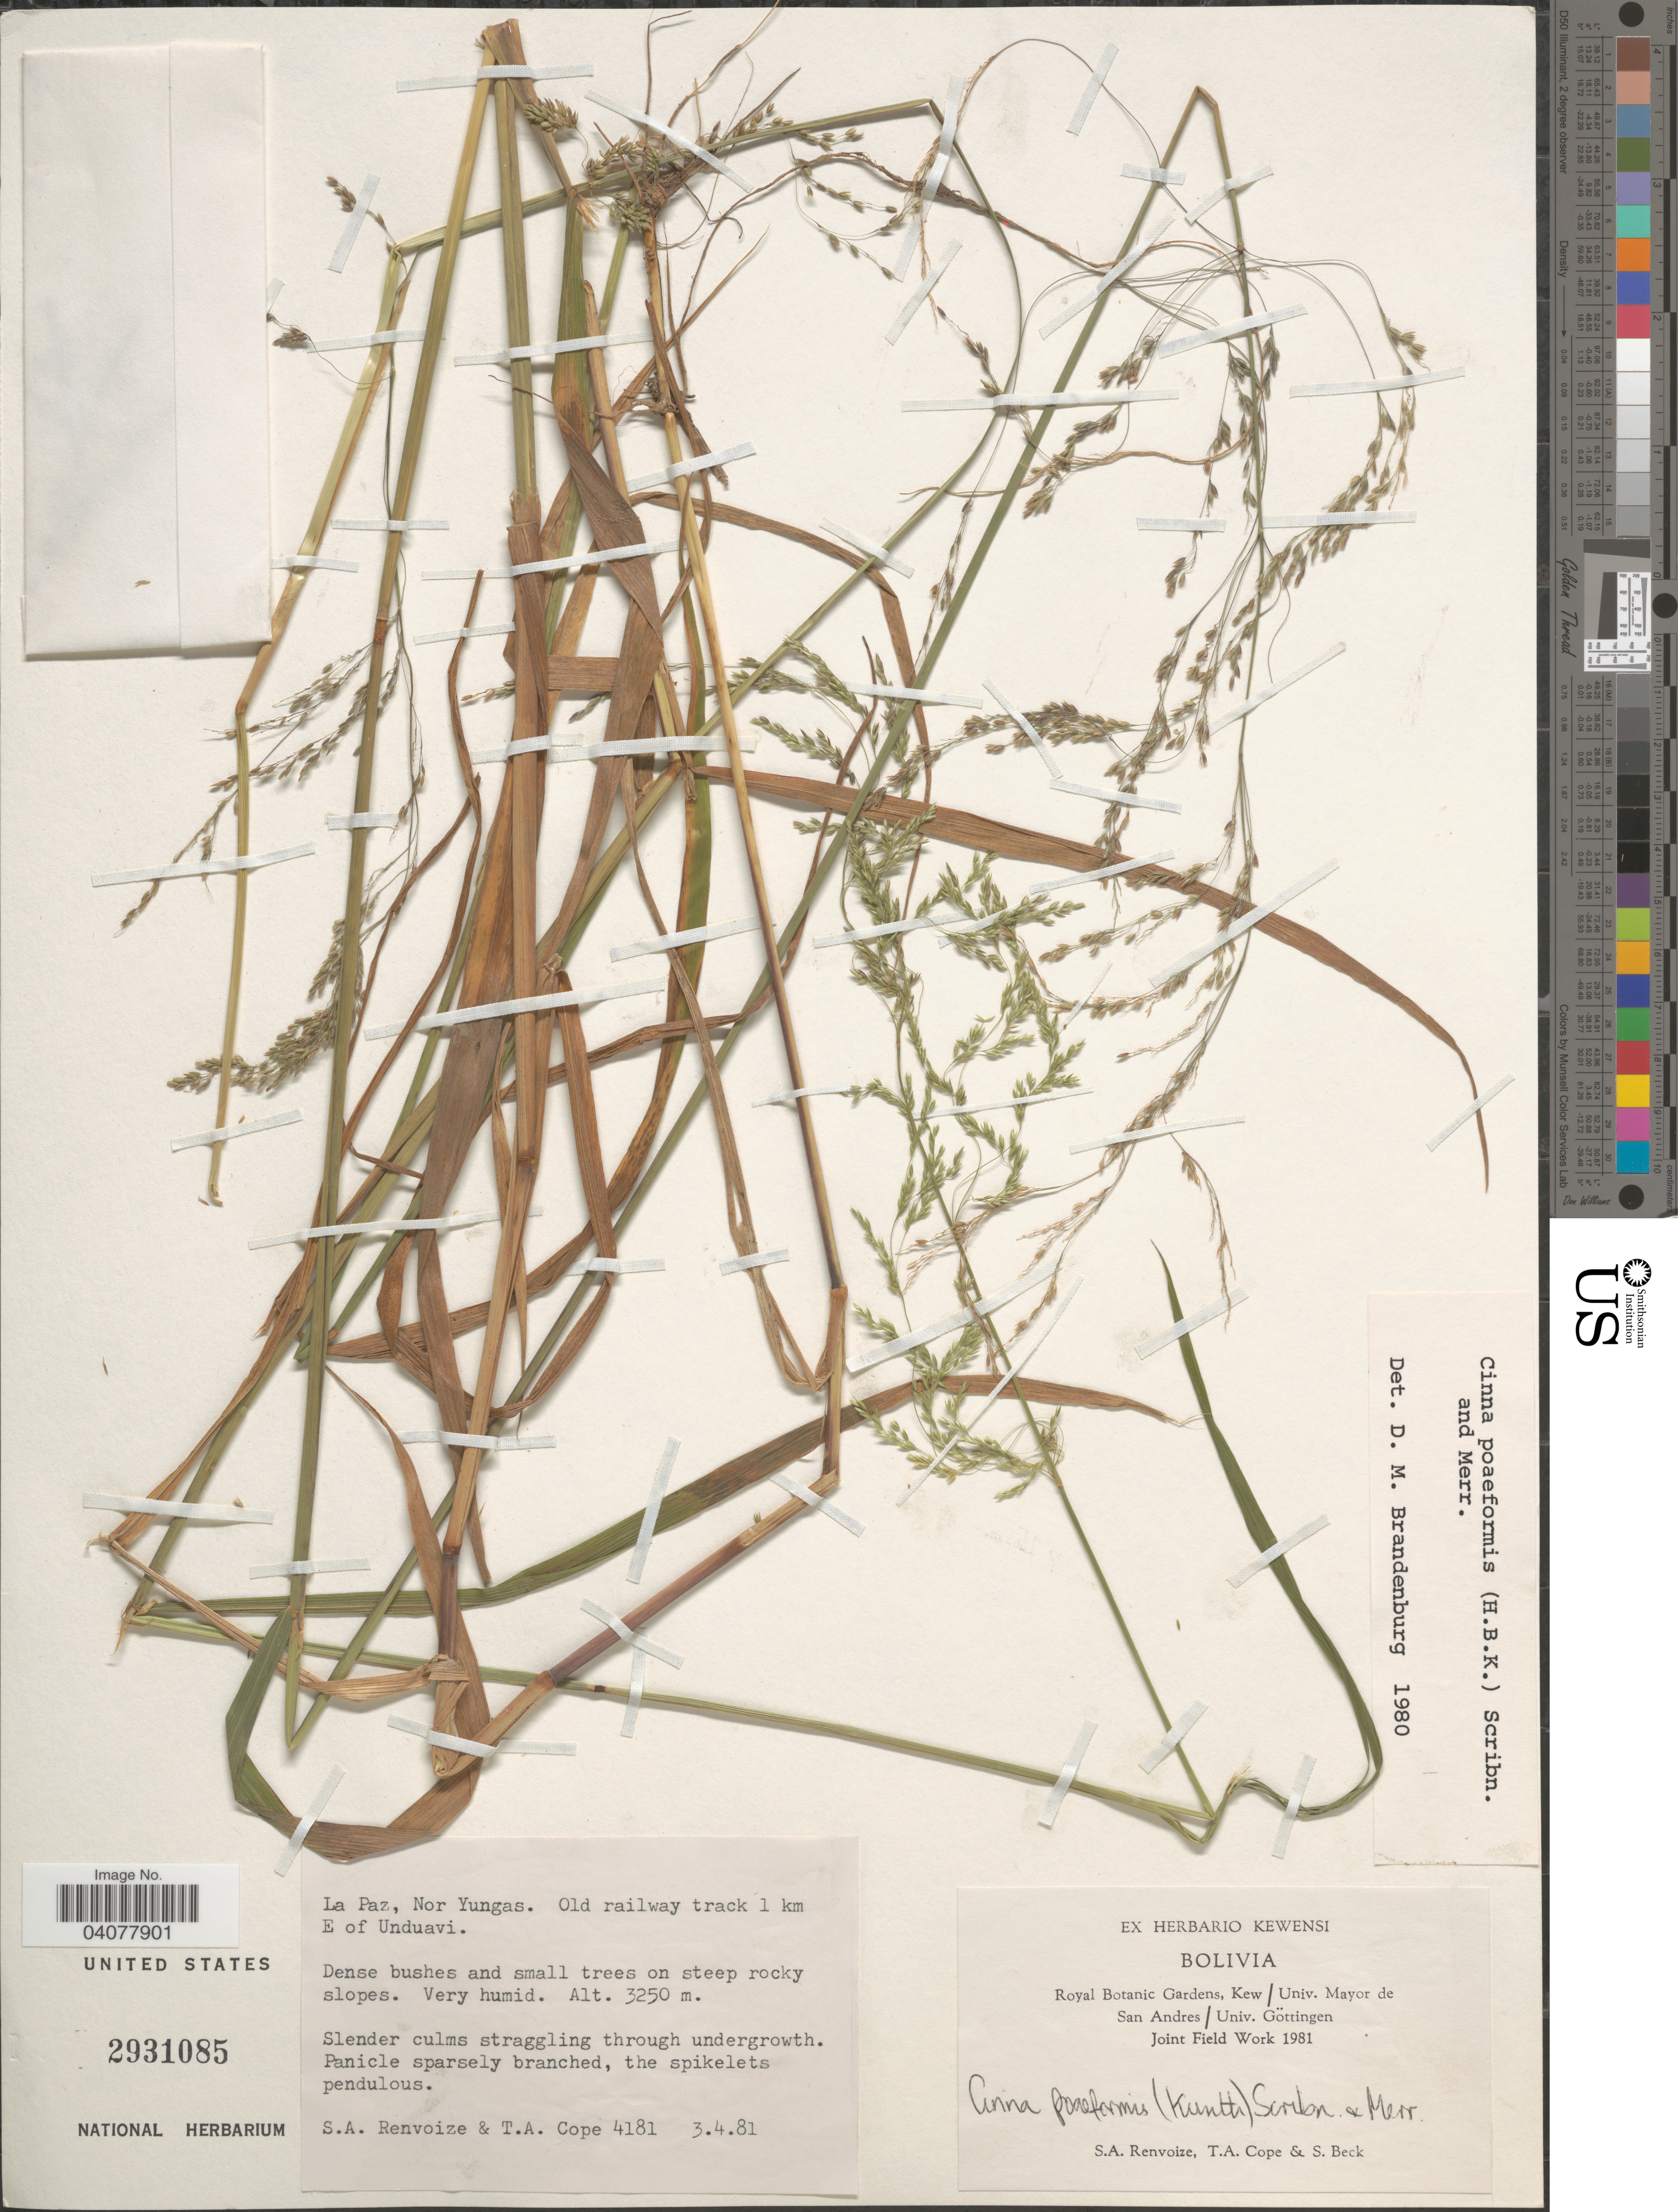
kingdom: Plantae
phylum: Tracheophyta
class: Liliopsida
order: Poales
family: Poaceae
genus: Cinna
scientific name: Cinna poiformis (Kunth) Scribn. & Merr.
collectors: S. A. Renvoize, T. A. Cope & S. G. Beck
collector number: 4181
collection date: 1981-04-03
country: Bolivia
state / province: La Paz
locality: Nor Yungas. Old railway track 1 km E of Unduavi.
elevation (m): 3250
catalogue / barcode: US 2931085